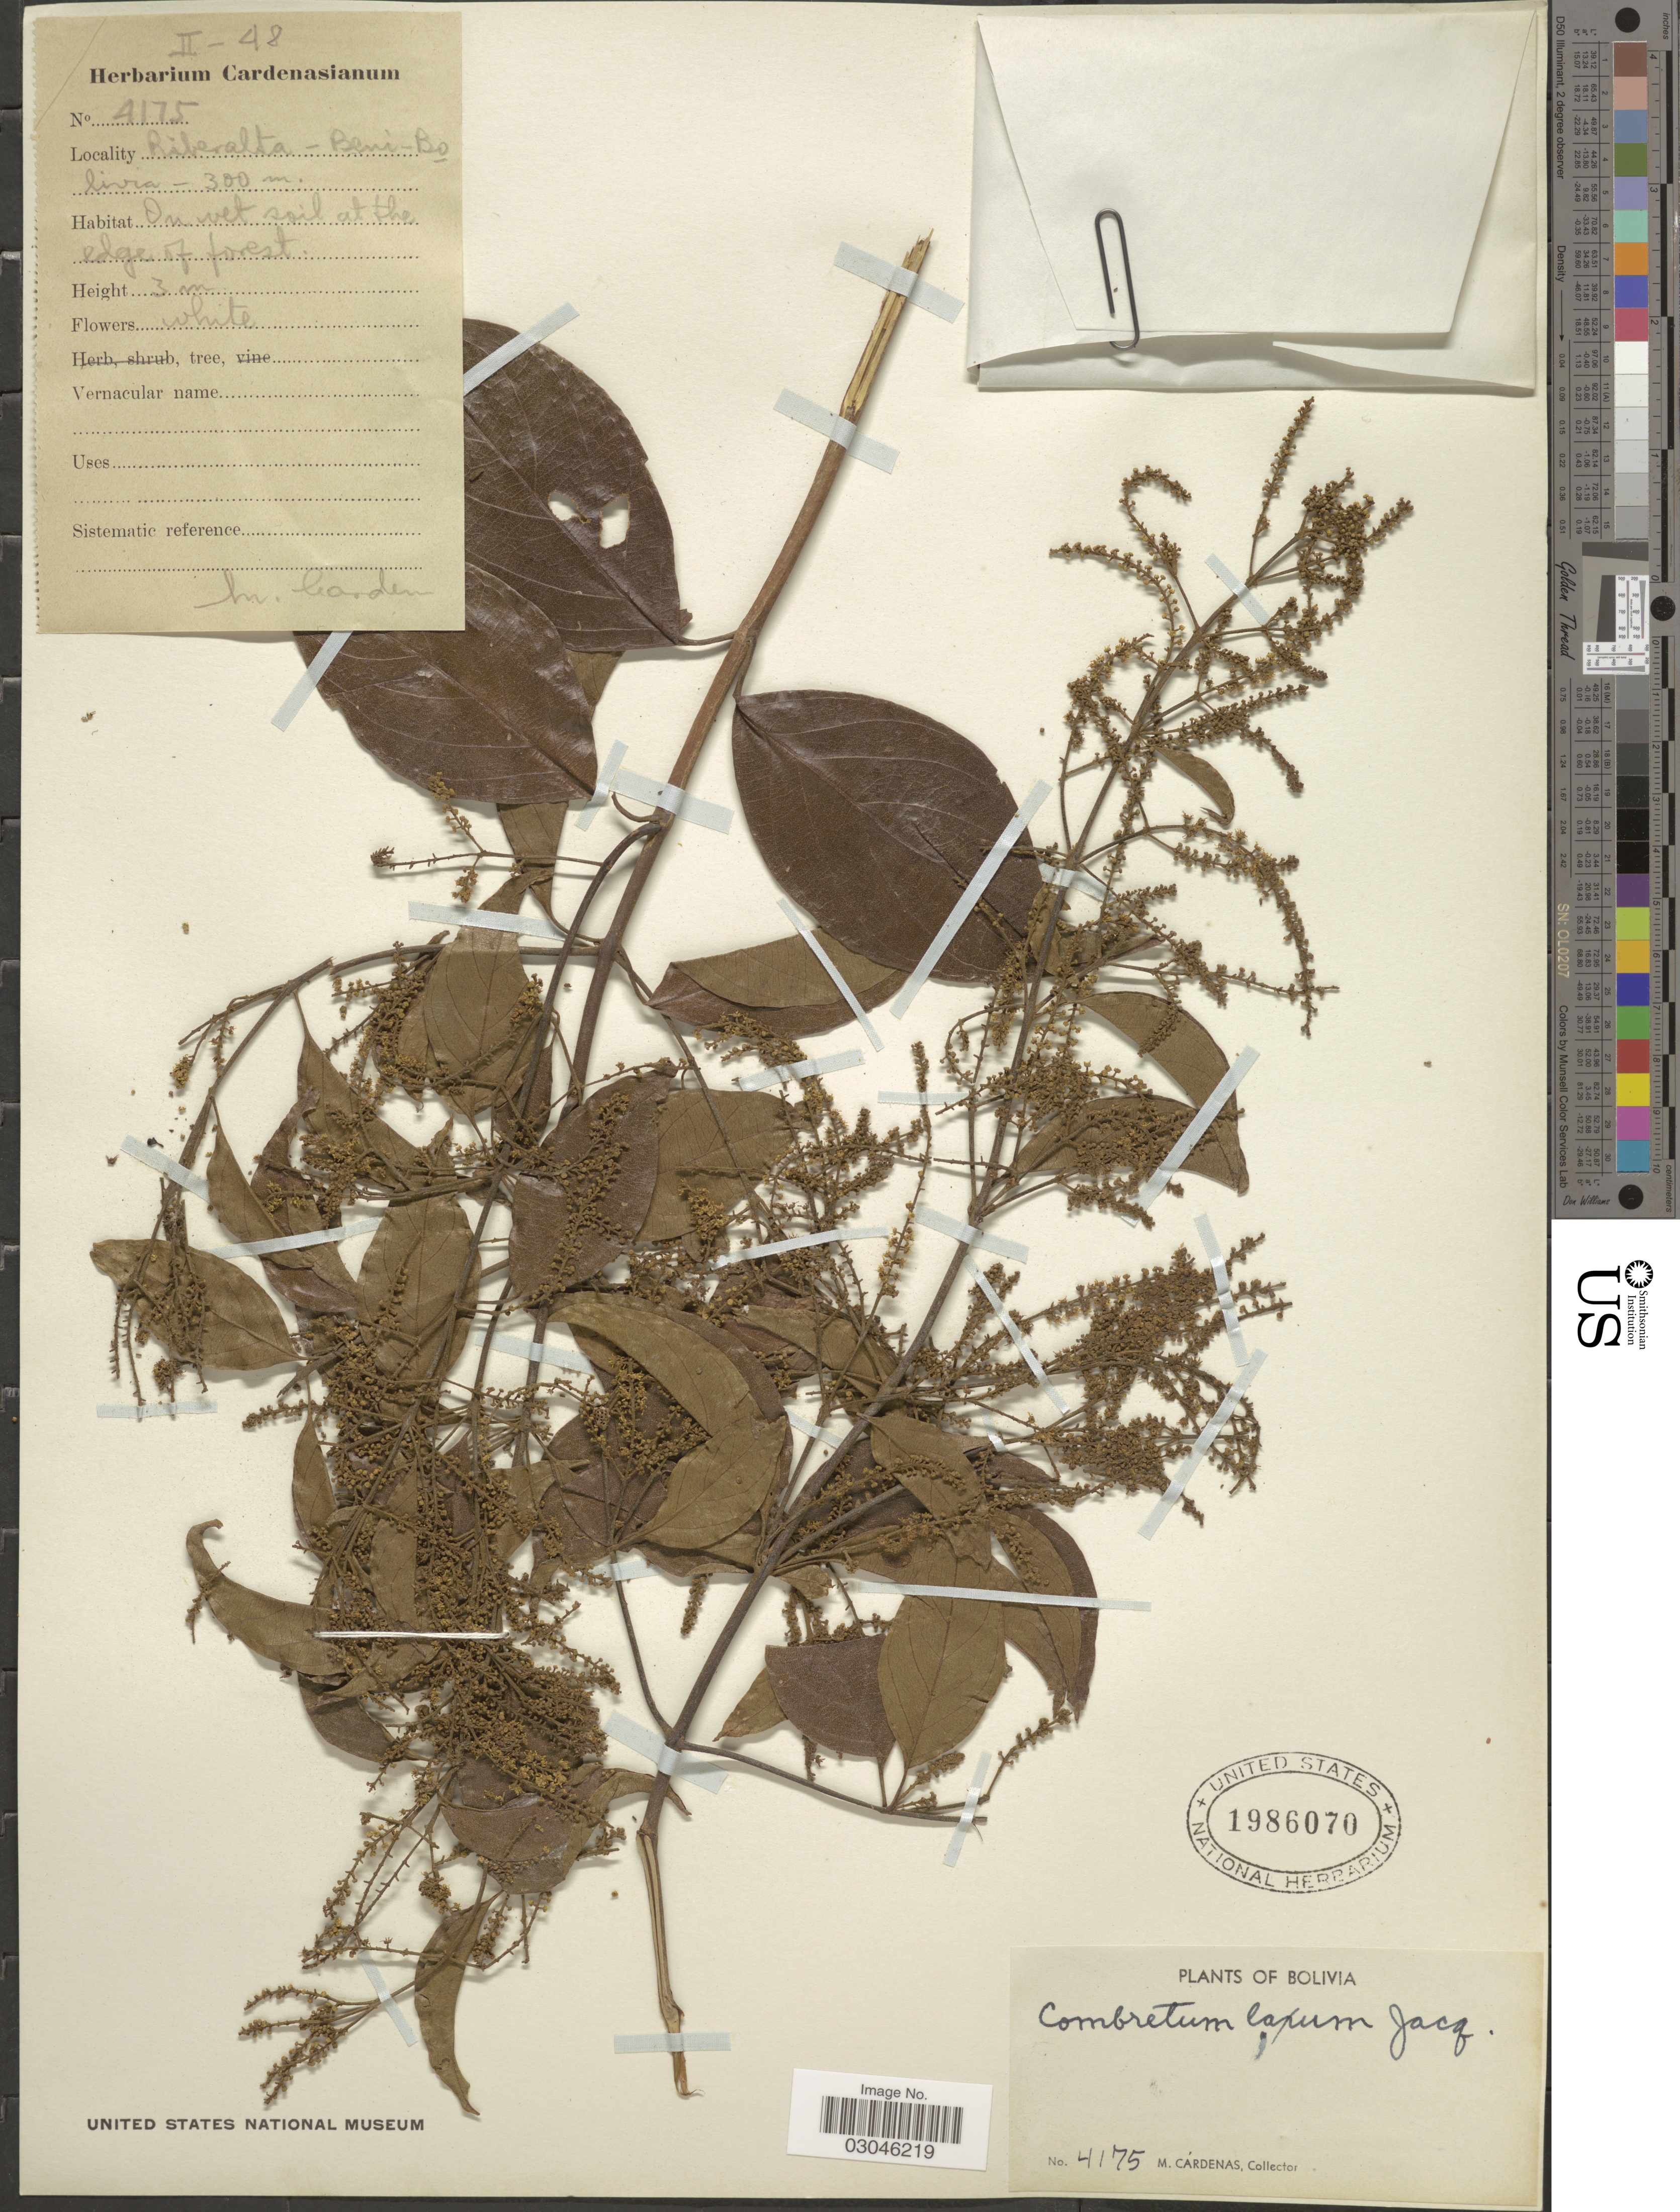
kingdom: Plantae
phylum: Tracheophyta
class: Magnoliopsida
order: Myrtales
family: Combretaceae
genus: Combretum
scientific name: Combretum laxum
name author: Jacq.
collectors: M. Cárdenas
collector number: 4175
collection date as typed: Transcribed d/m/y: /2/48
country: Bolivia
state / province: Beni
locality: Riberalta.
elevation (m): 300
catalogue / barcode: US 1986070